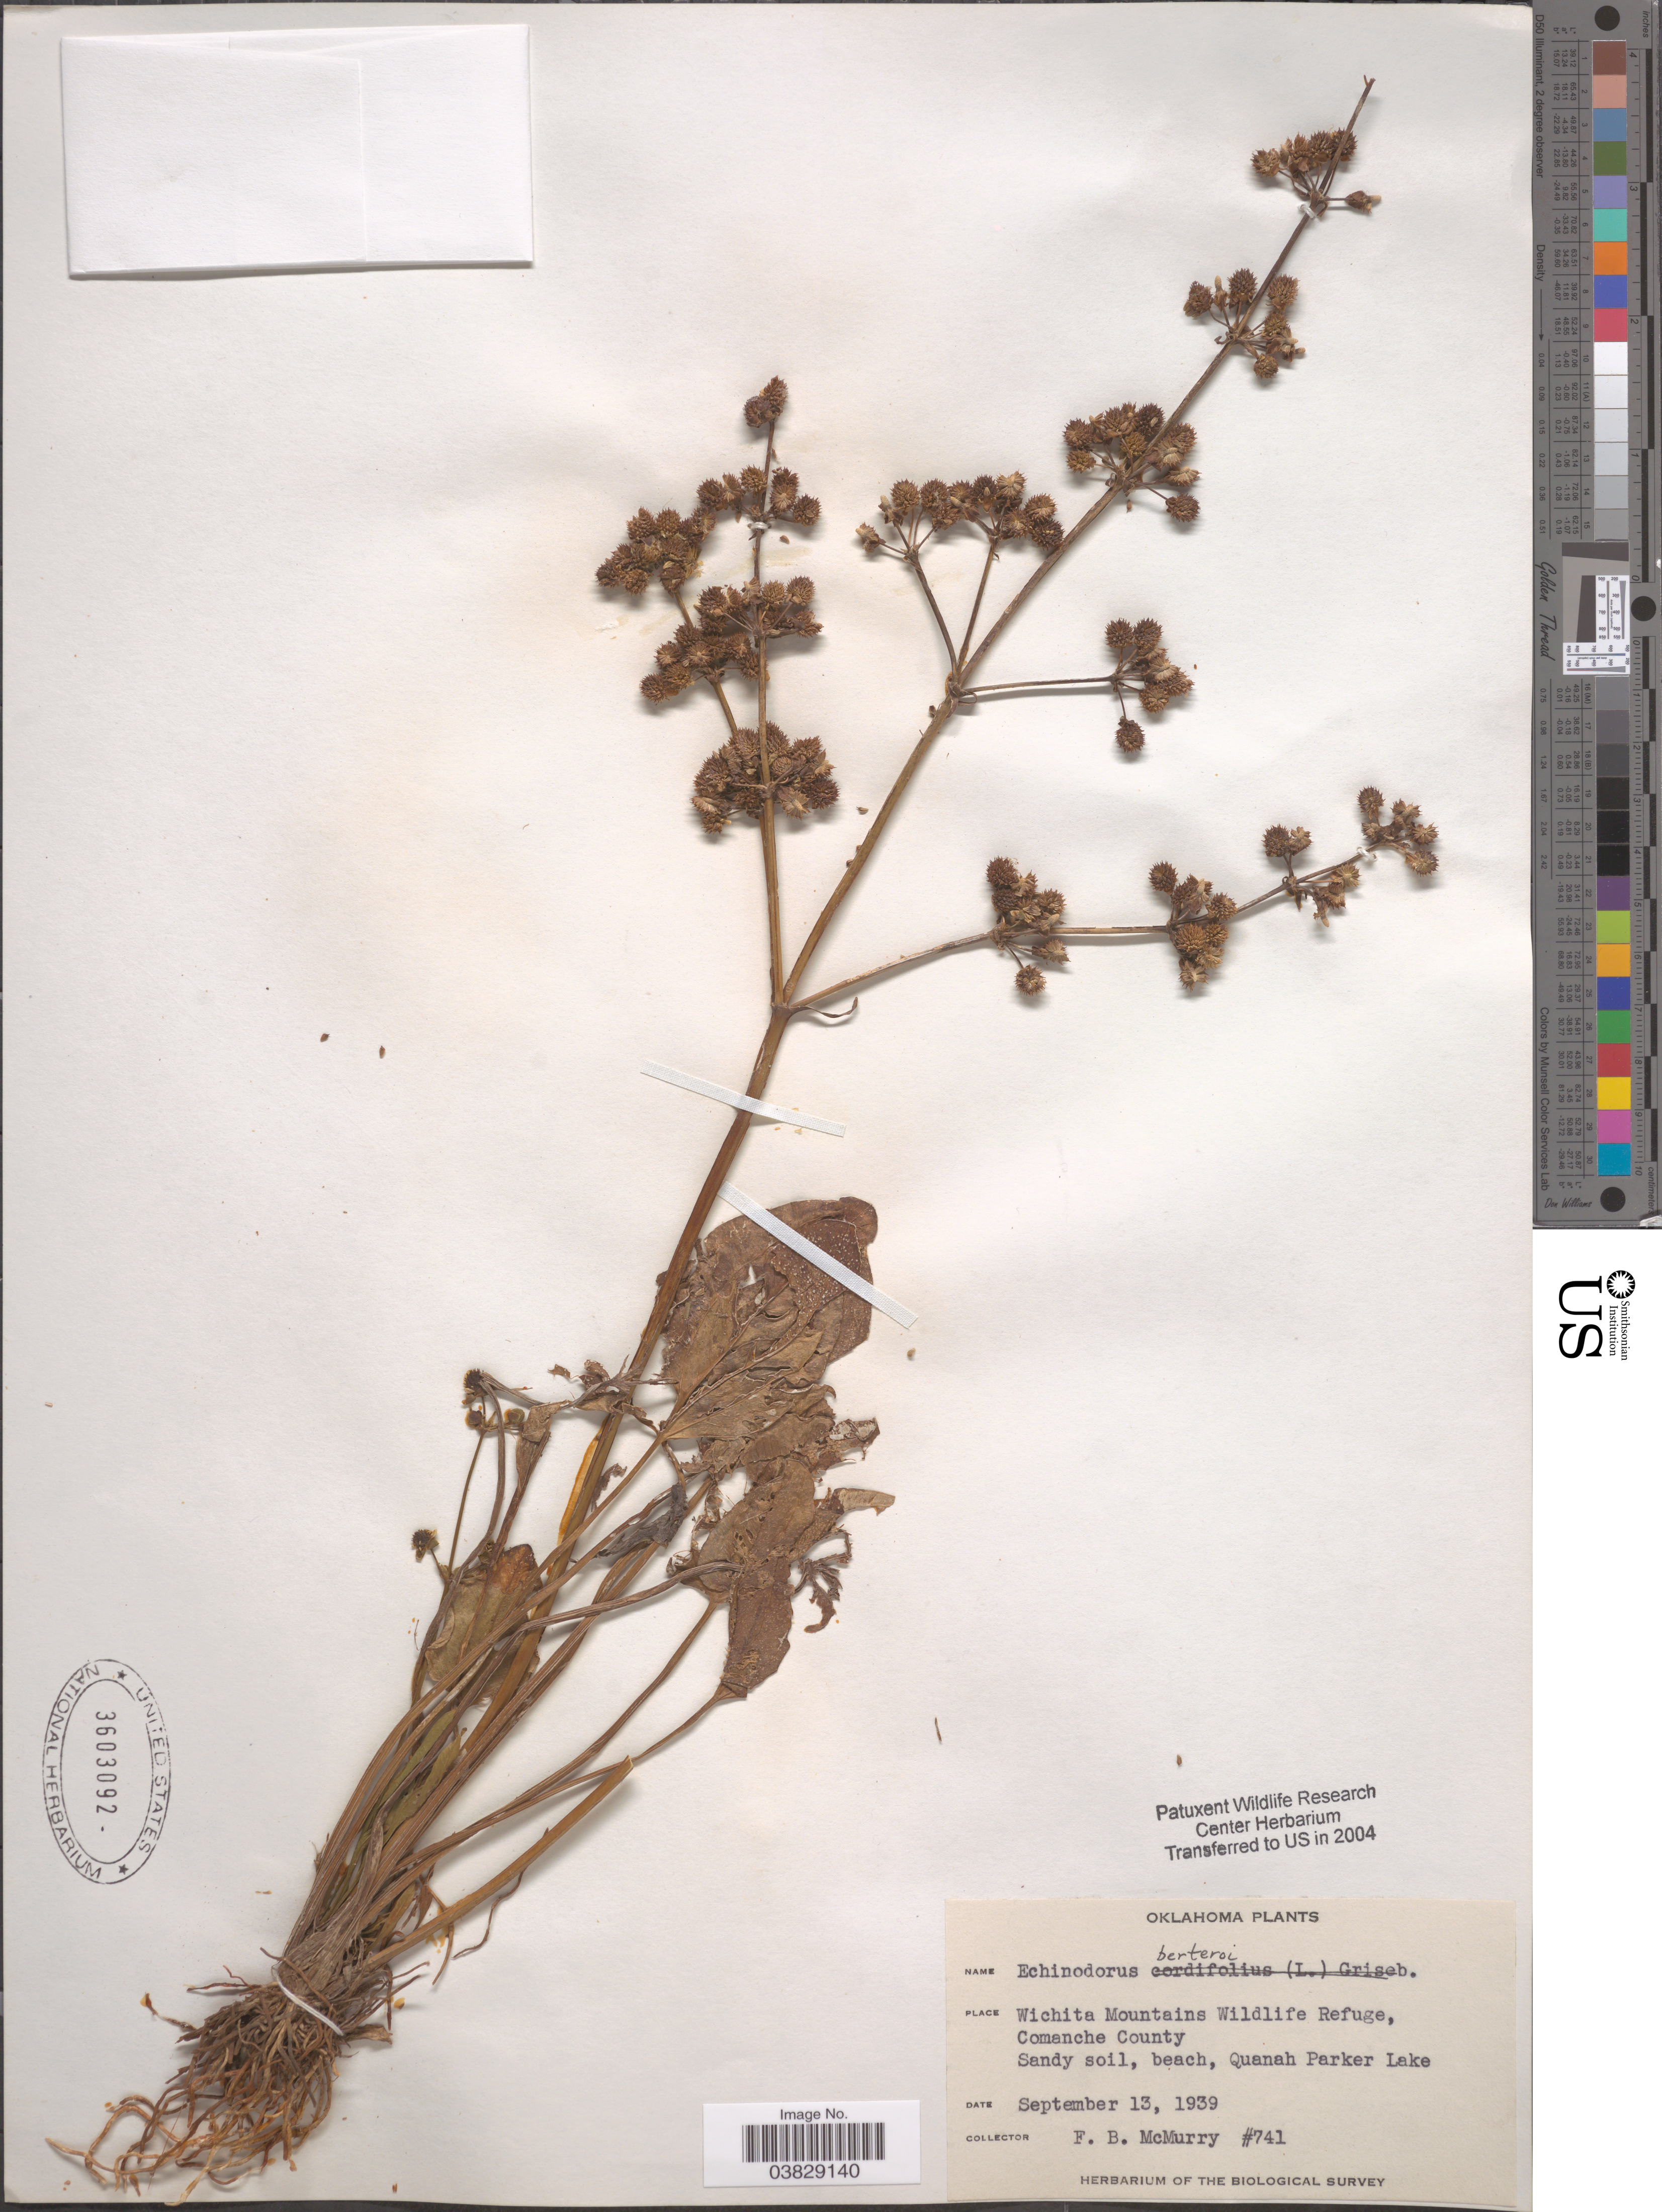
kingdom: Plantae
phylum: Tracheophyta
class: Liliopsida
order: Alismatales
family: Alismataceae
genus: Echinodorus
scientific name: Echinodorus berteroi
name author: (Spreng.) Fassett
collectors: F. B. McMurry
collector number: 741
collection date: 1939-09-13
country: United States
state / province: Oklahoma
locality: Wichita Mountains Wildlife Refuge, Comanche County. Sandy soil, beach, Quanah Parker Lake.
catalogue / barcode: US 3603092